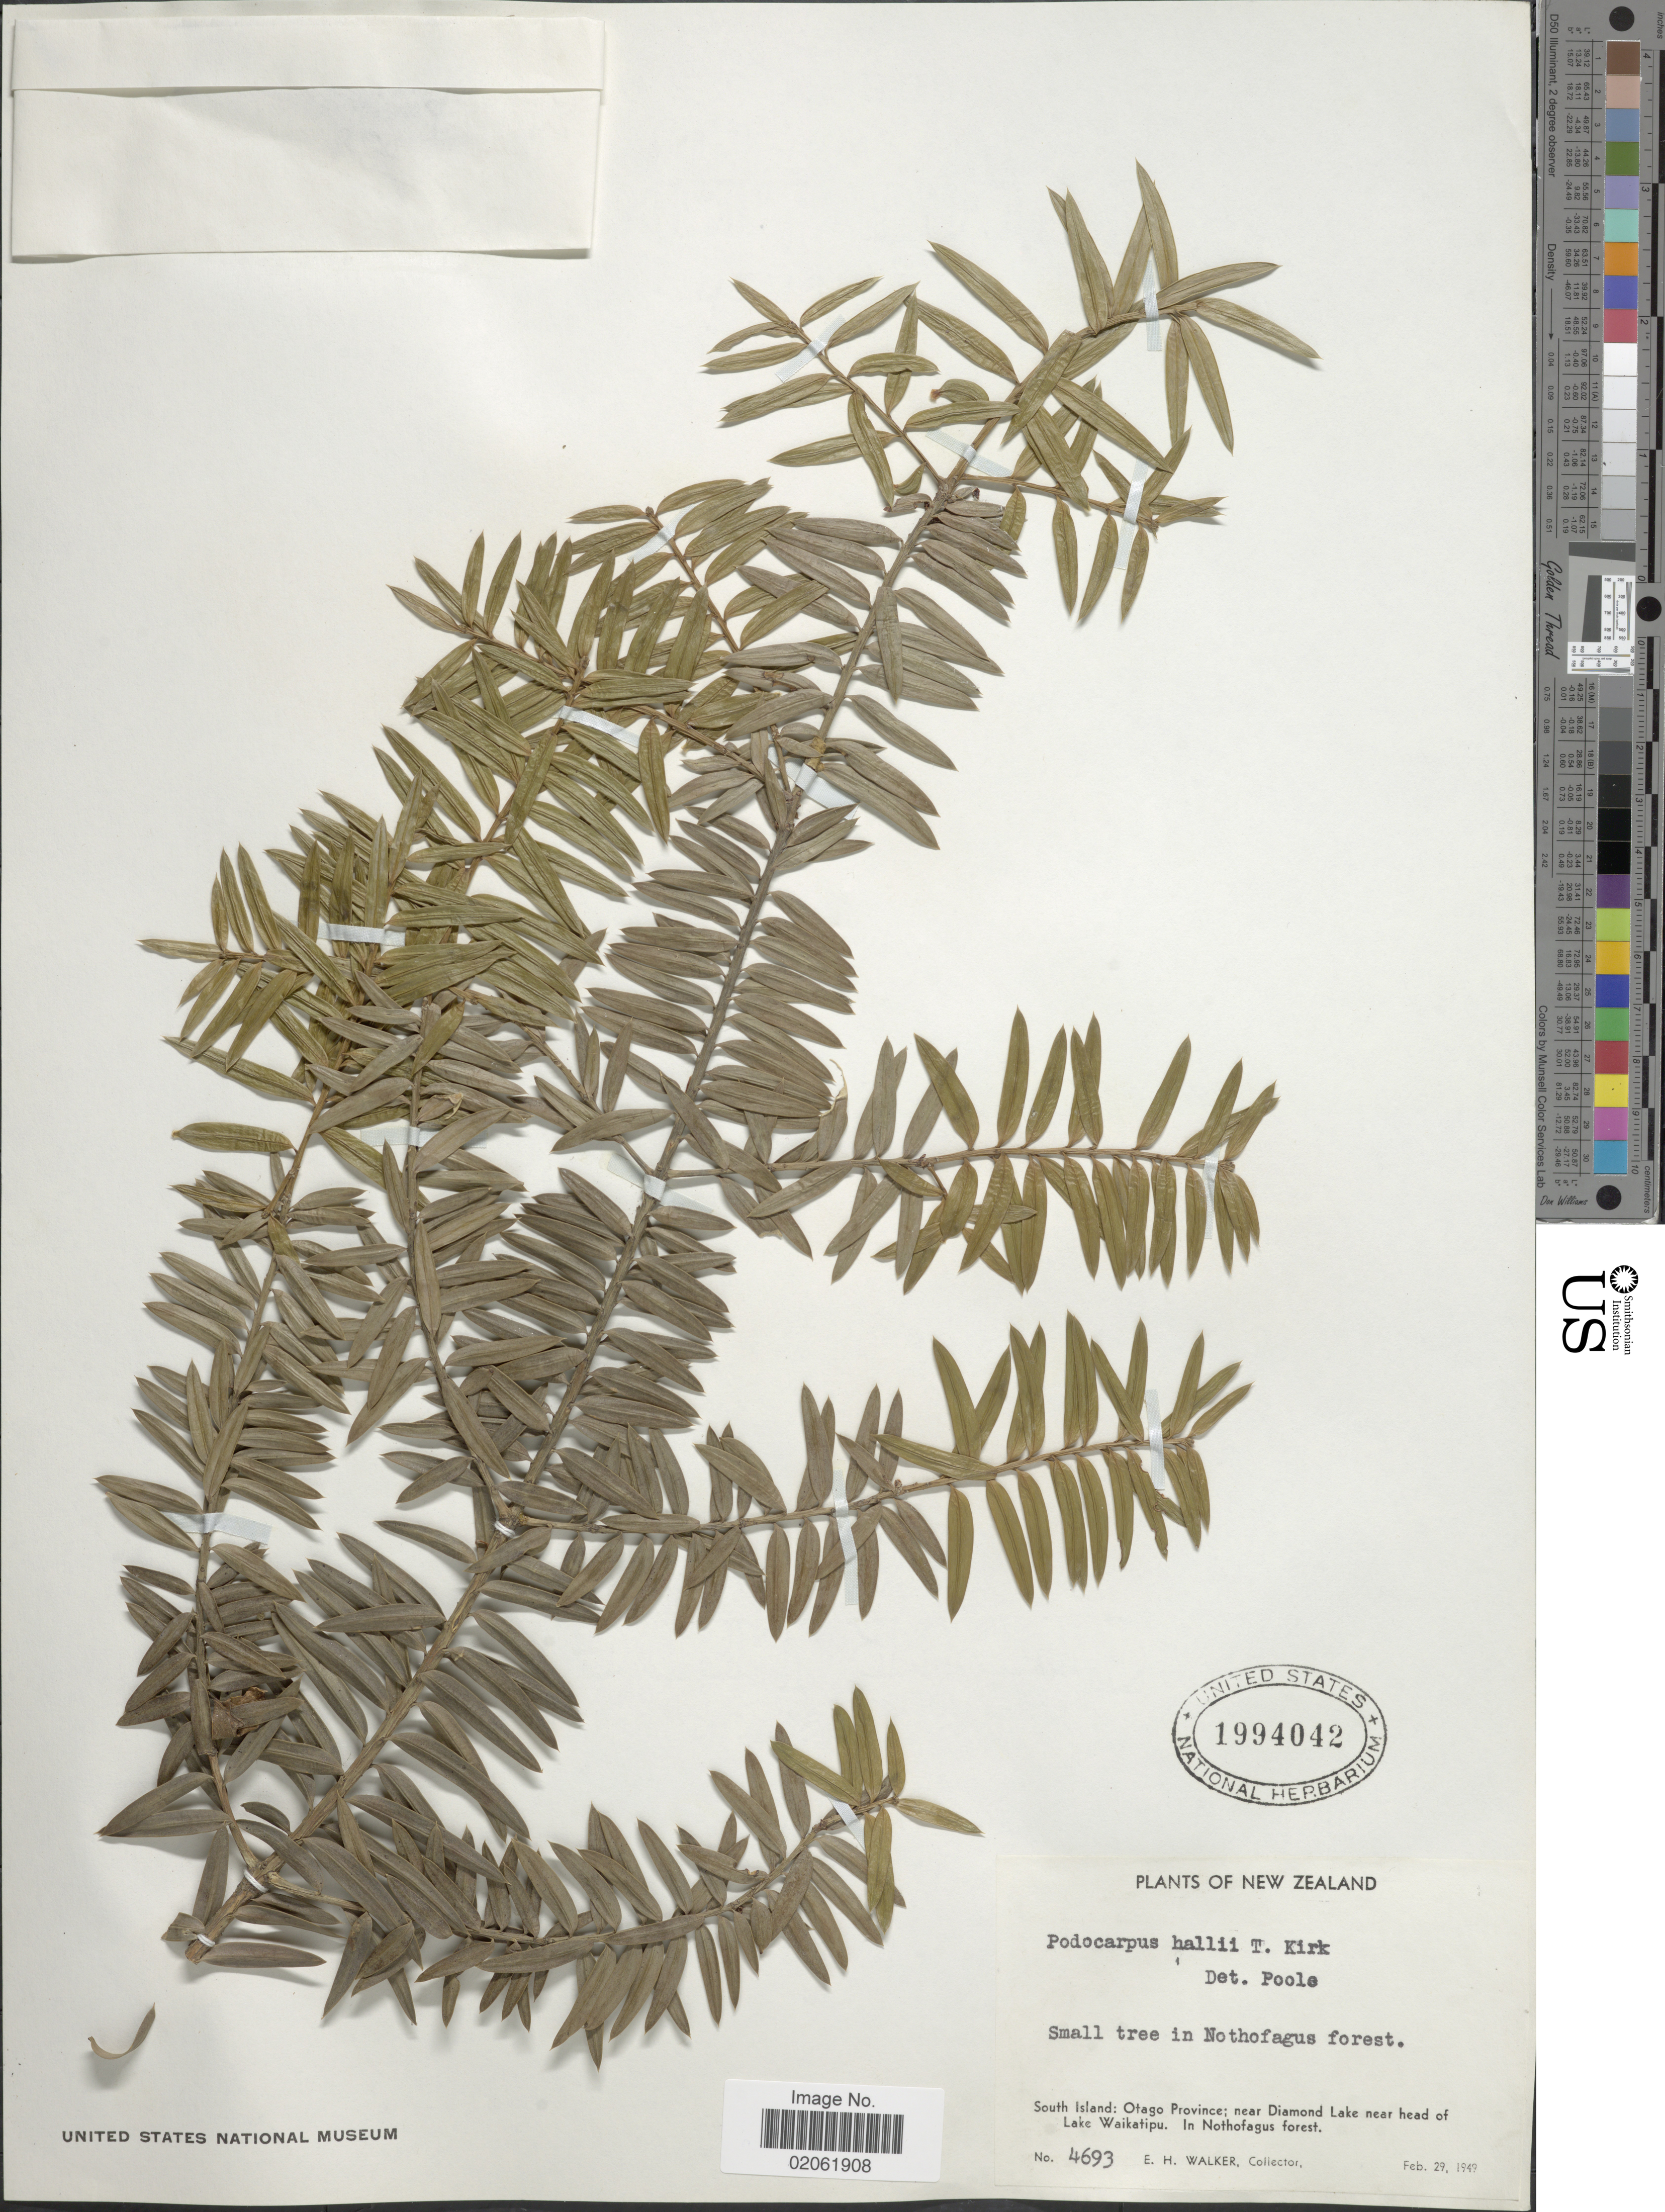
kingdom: Plantae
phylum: Tracheophyta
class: Pinopsida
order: Pinales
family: Podocarpaceae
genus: Podocarpus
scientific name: Podocarpus hallii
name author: Kirk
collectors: E. H. Walker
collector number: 4693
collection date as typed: Transcribed d/m/y: 29/2/1949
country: New Zealand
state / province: Otago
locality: South Island: Otago Province; near Diamond Lake near head of Lake Waikatipu.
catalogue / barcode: US 1994042